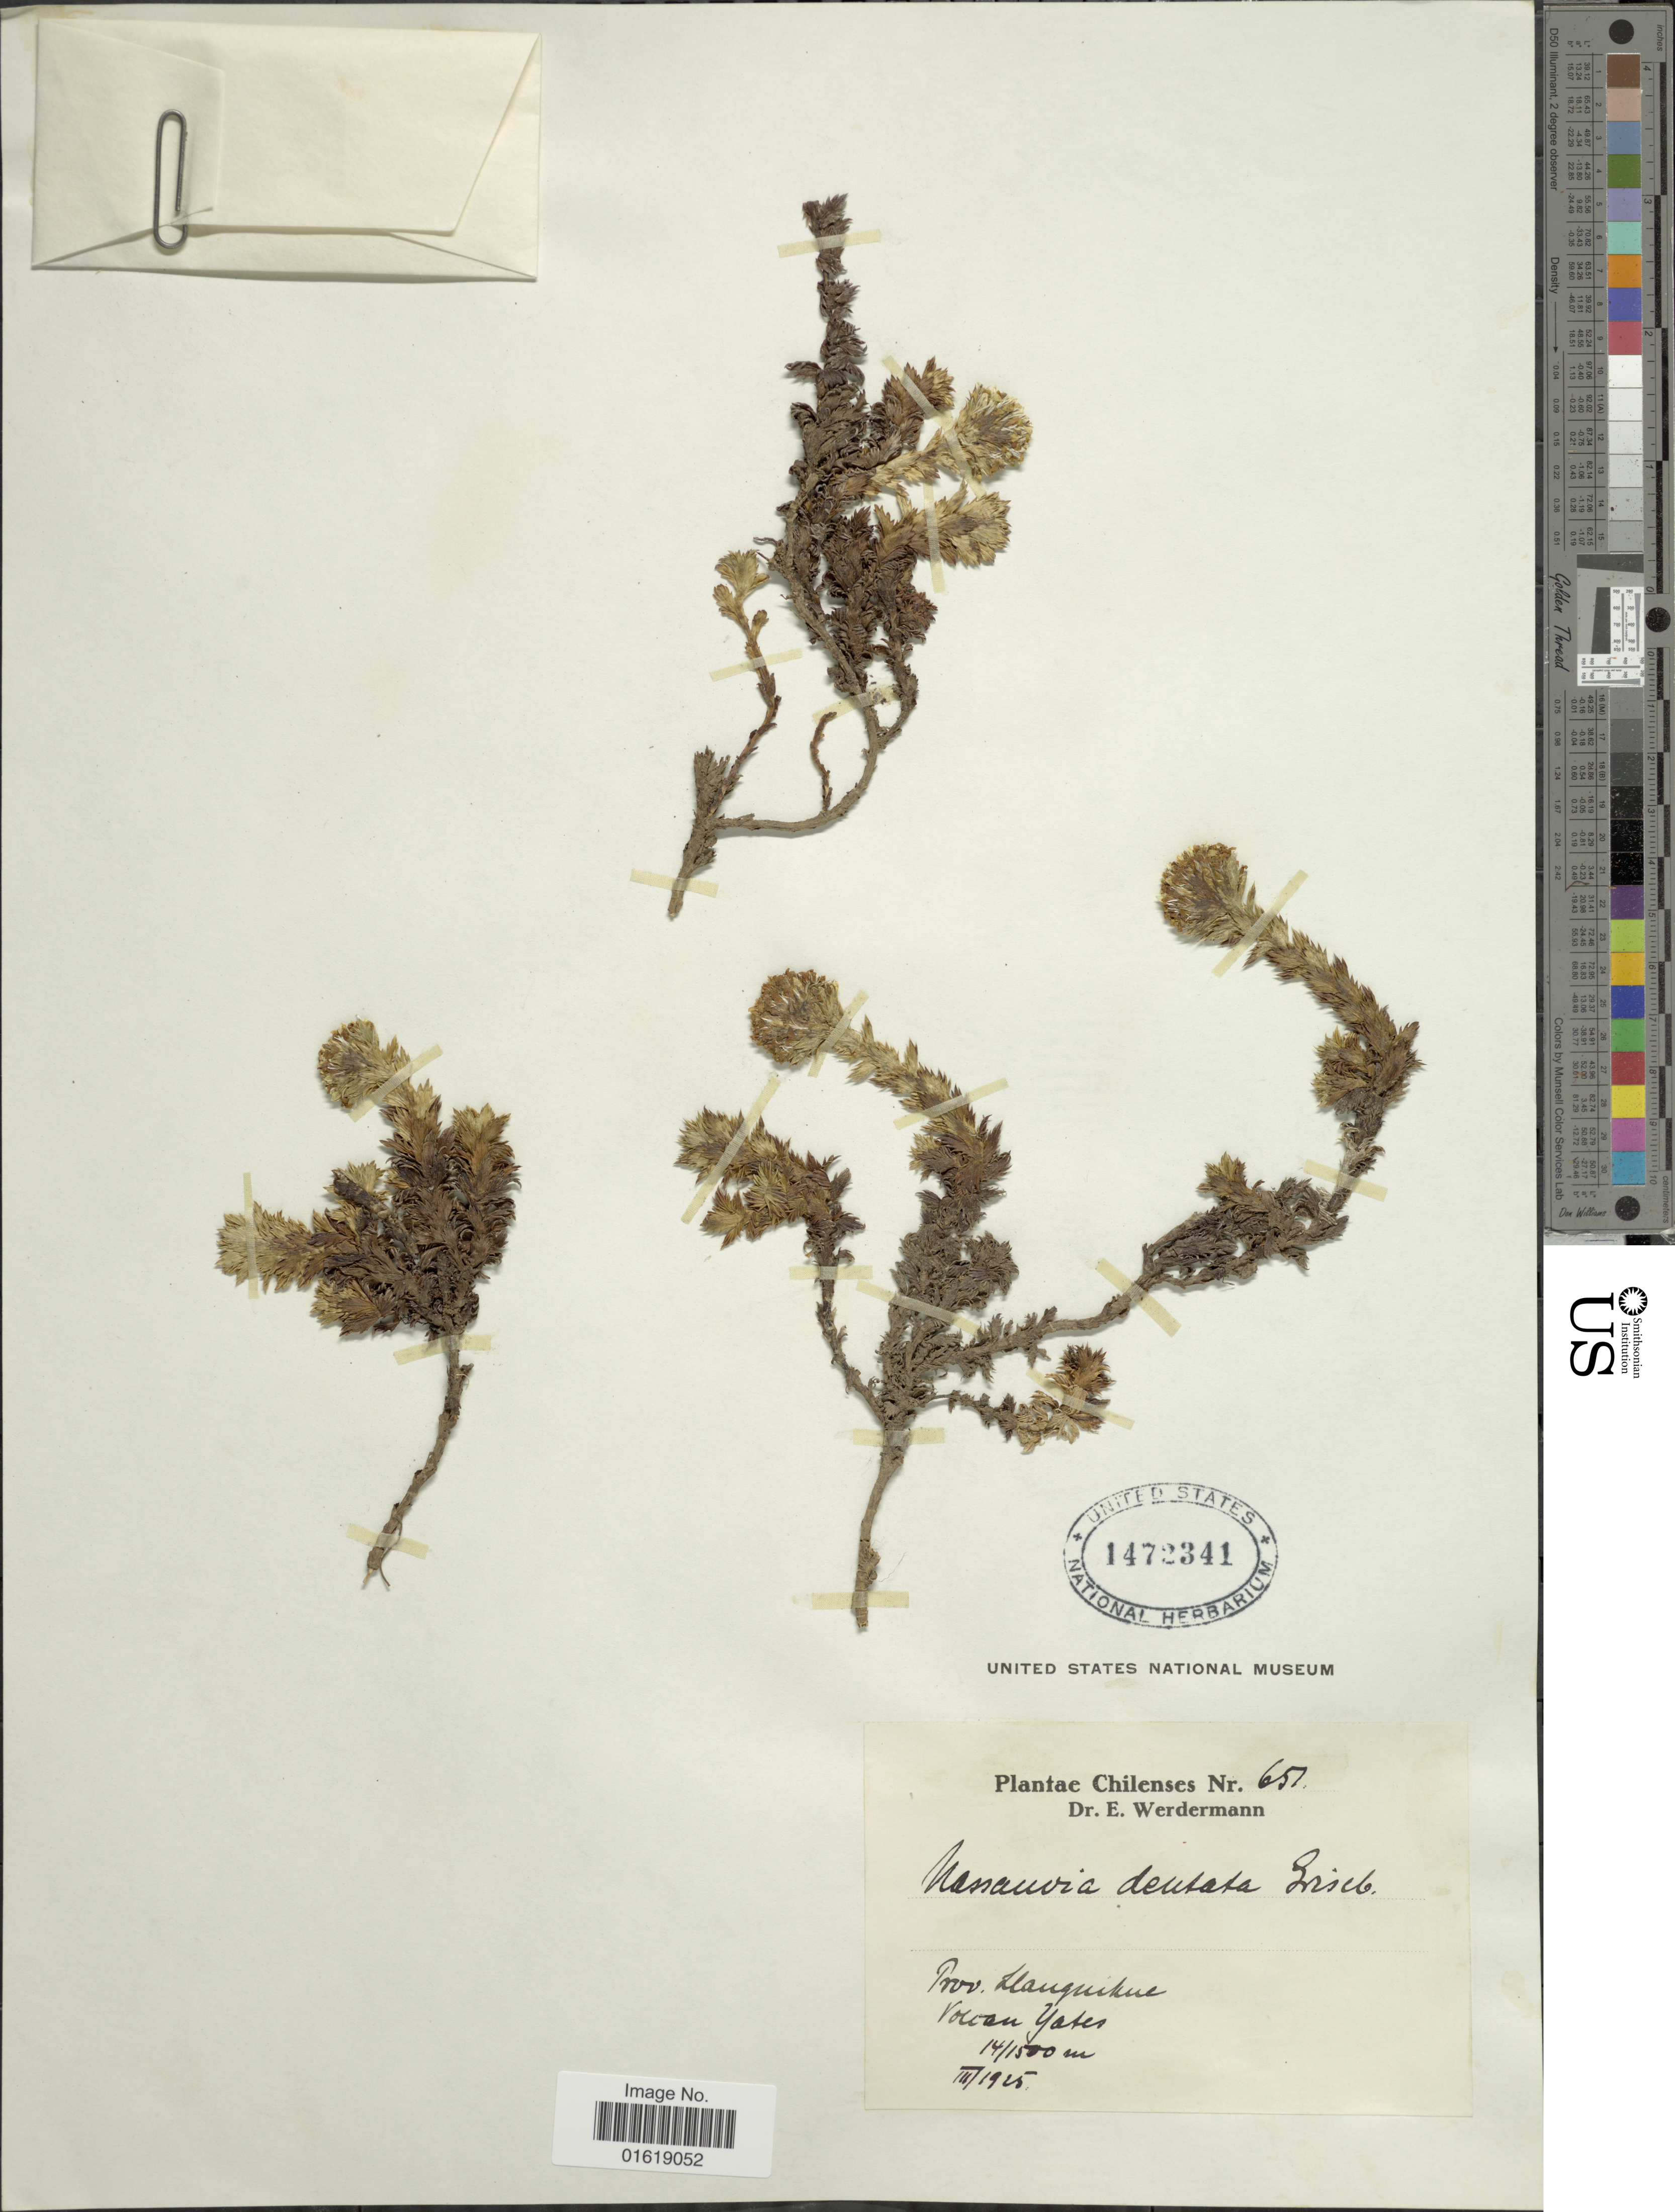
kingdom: Plantae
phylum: Tracheophyta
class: Magnoliopsida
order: Asterales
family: Asteraceae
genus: Nassauvia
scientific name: Nassauvia dentata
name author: Griseb.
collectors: E. Werdermann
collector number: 651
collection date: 1925-03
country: Chile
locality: Prov. Llanquihue, Volcan Yates.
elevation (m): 1400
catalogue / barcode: US 1472341